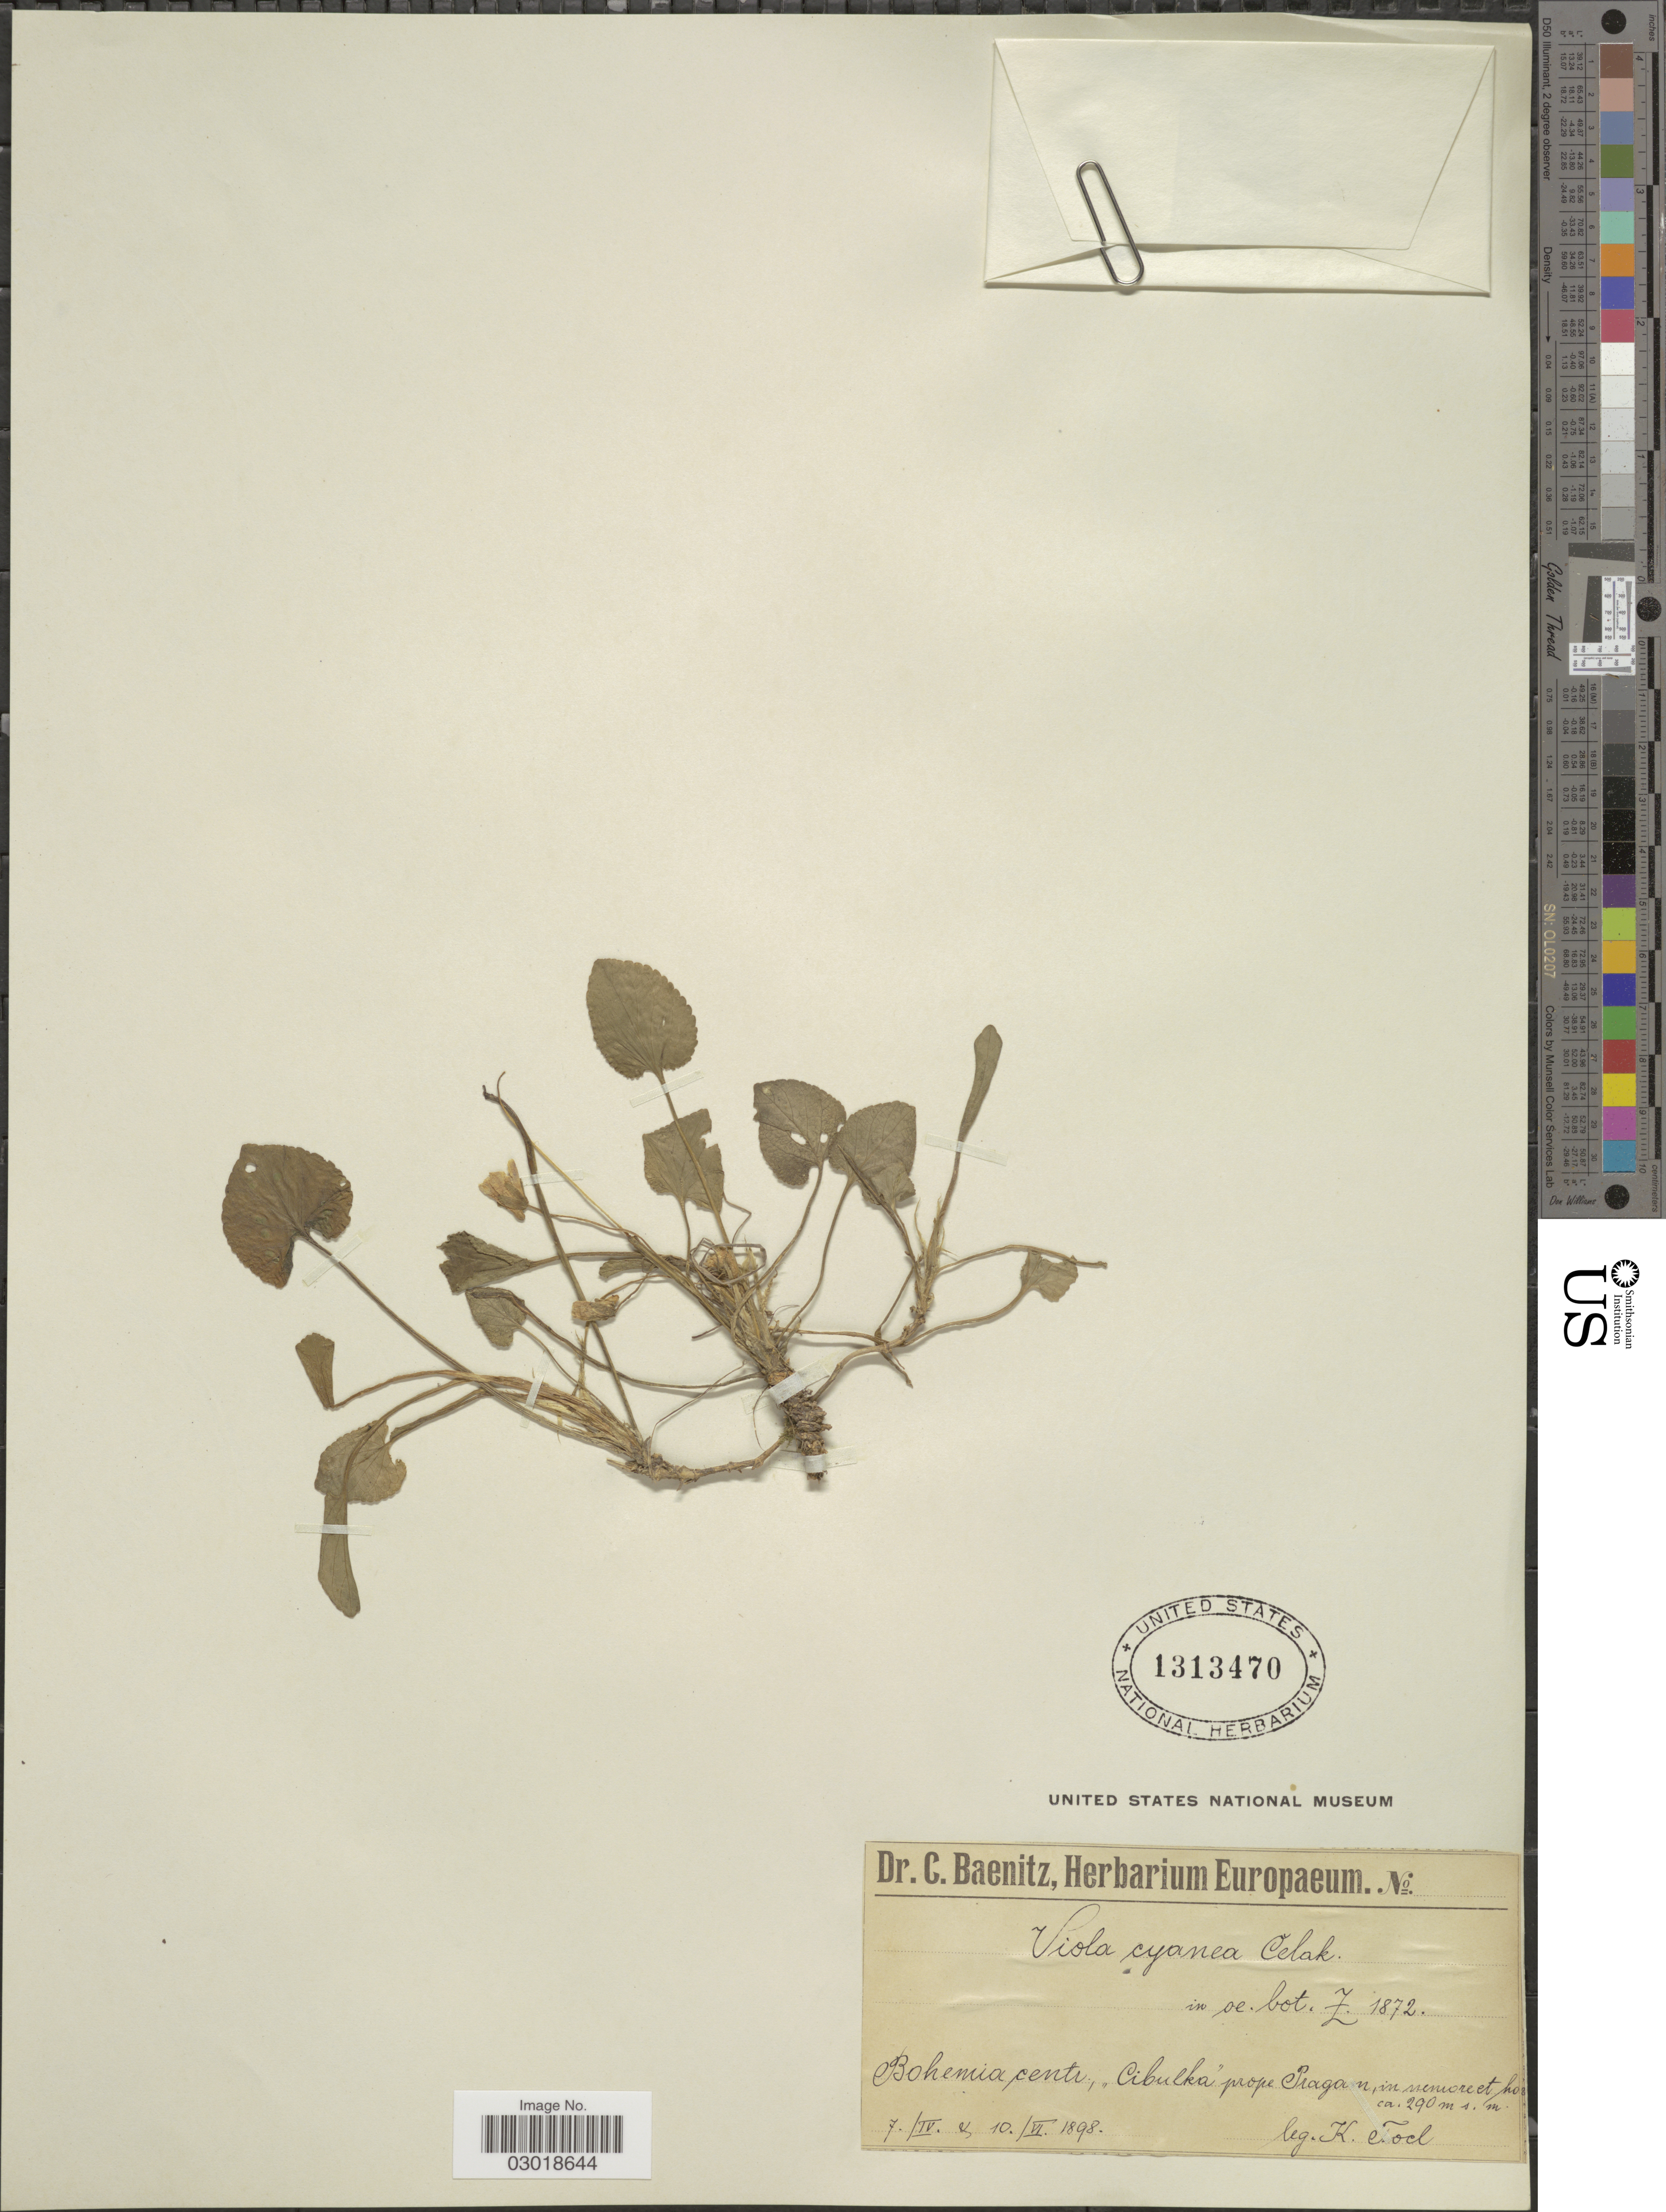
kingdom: Plantae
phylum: Tracheophyta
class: Magnoliopsida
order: Malpighiales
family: Violaceae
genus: Viola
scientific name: Viola cyanea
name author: Čelak.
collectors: K. Tocl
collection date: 1898-04-07/1898-06-10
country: Czechia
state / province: Central Bohemian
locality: Cibulka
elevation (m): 290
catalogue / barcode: US 1313470